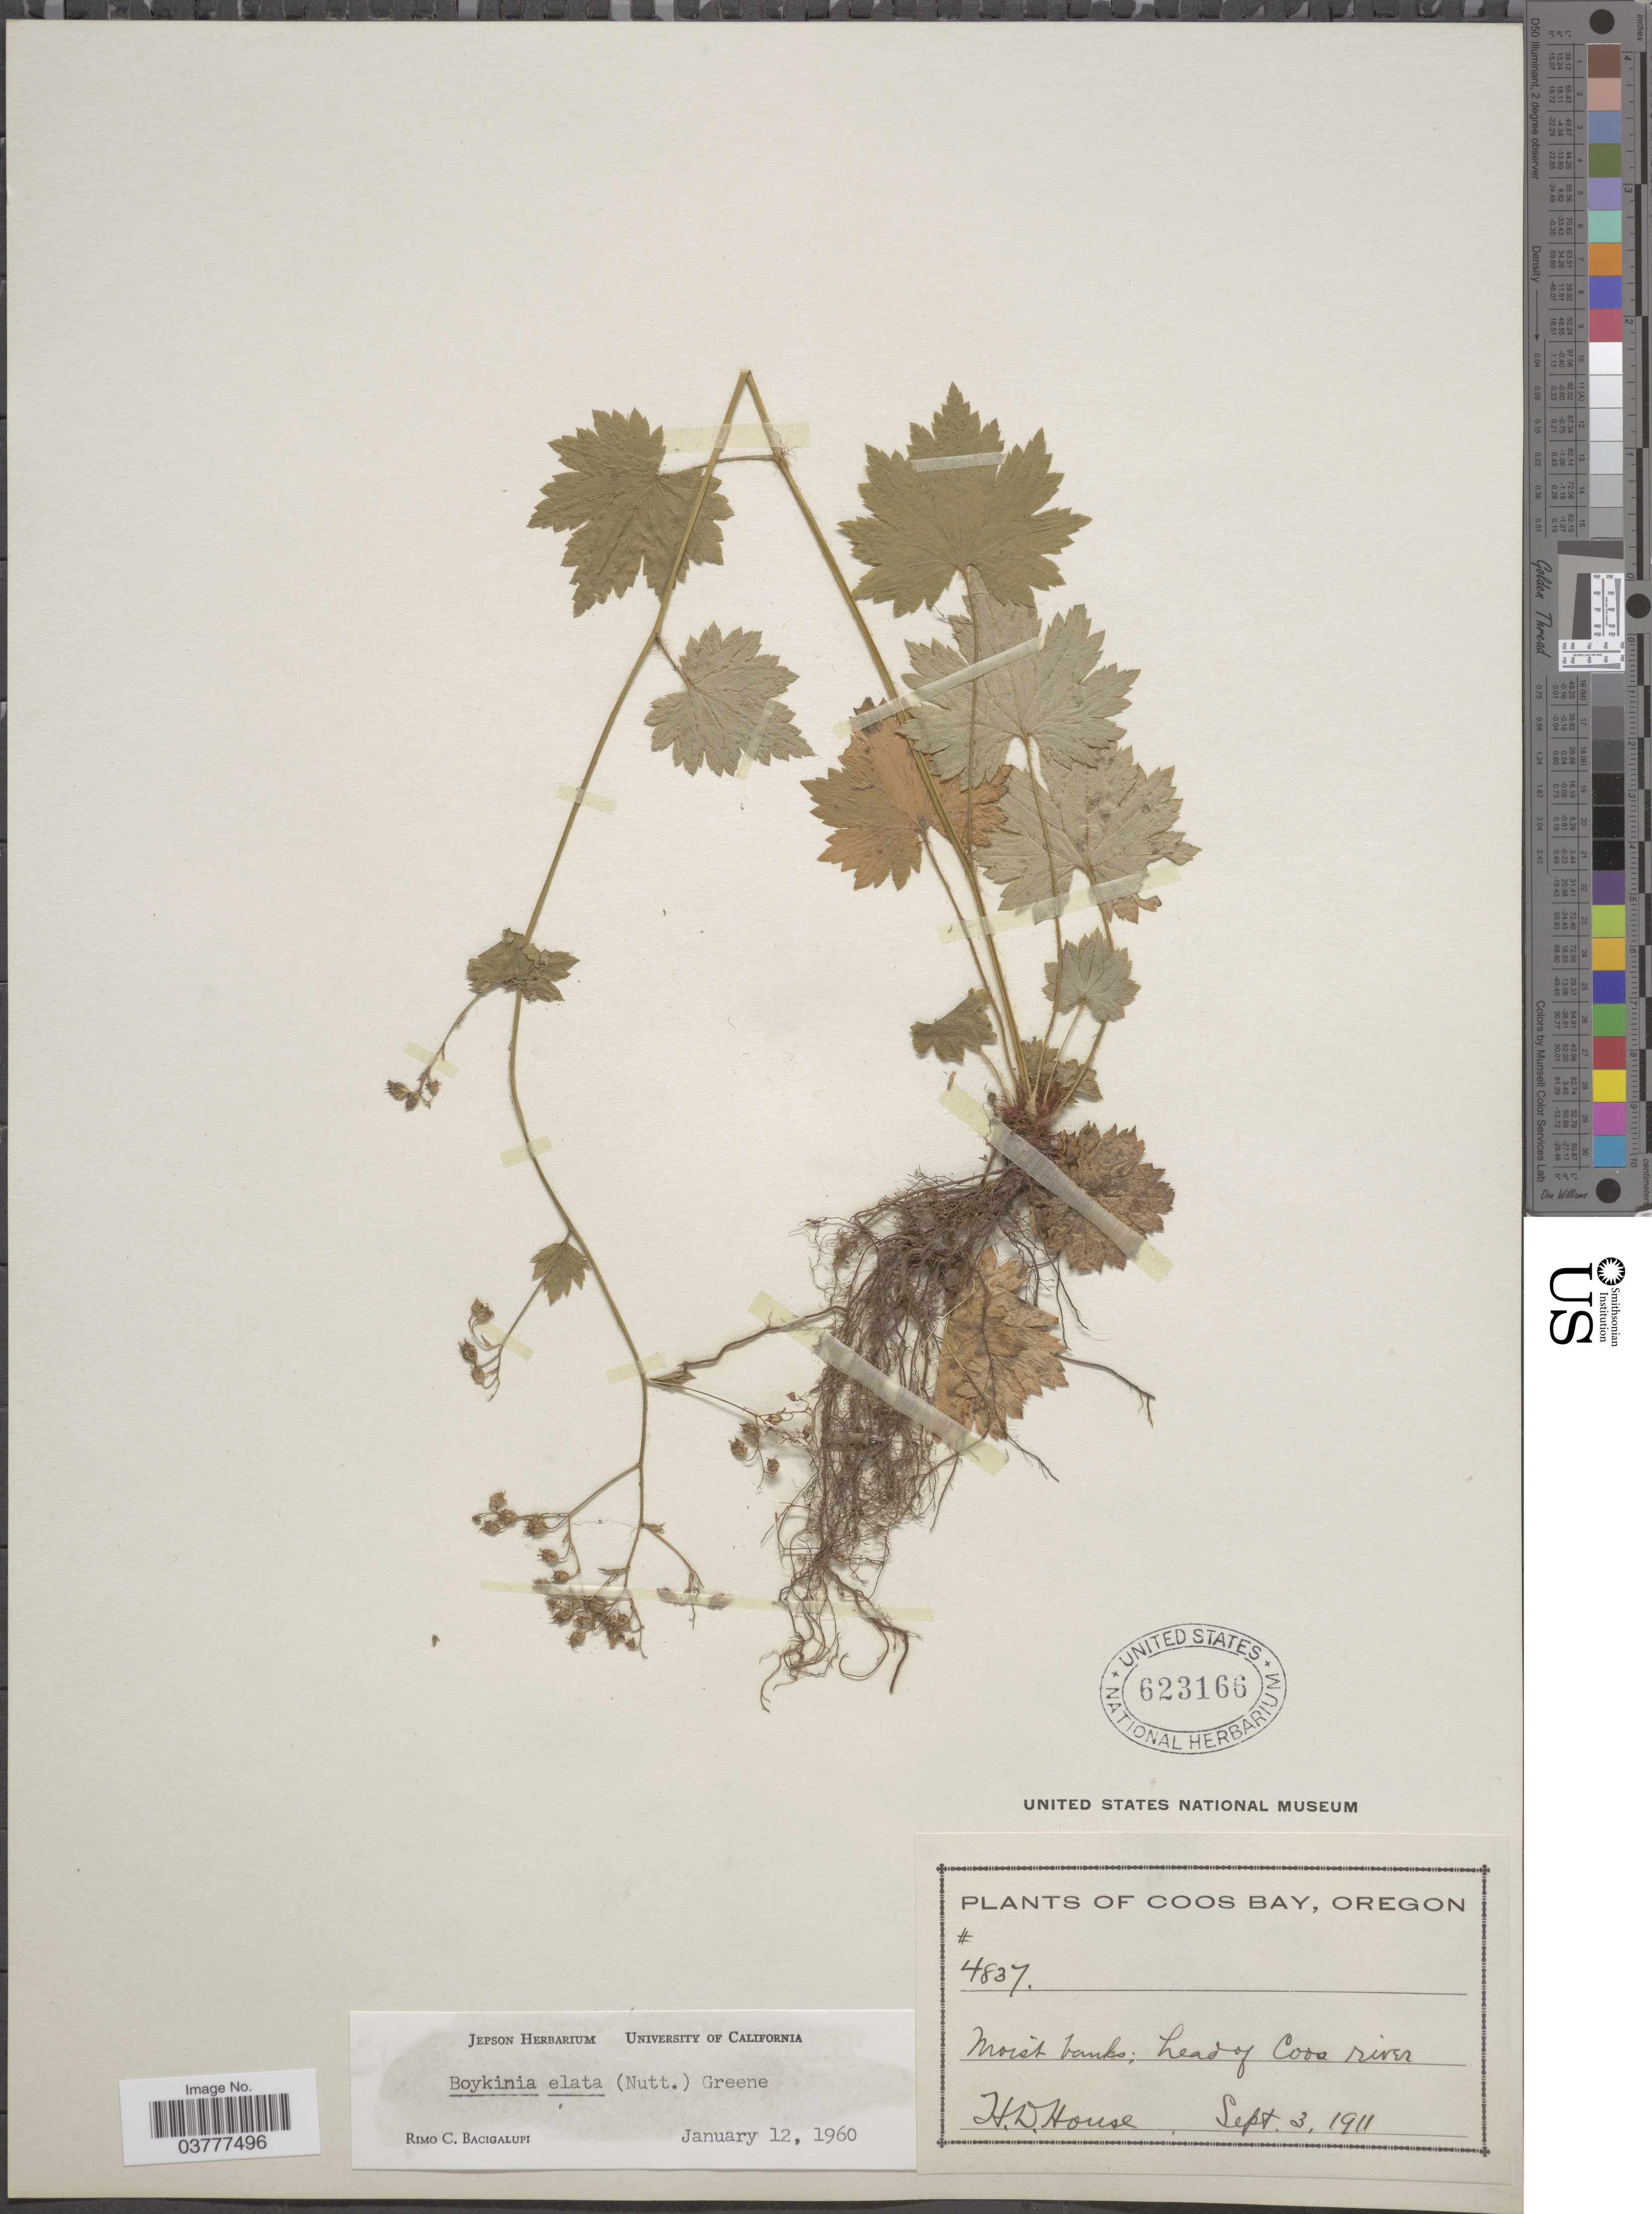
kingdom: Plantae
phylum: Tracheophyta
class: Magnoliopsida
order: Saxifragales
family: Saxifragaceae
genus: Boykinia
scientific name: Boykinia elata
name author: Greene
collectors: H. D. House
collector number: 4837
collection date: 1911-09-03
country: United States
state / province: Oregon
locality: Coos Bay, head of Coos river.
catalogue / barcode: US 623166